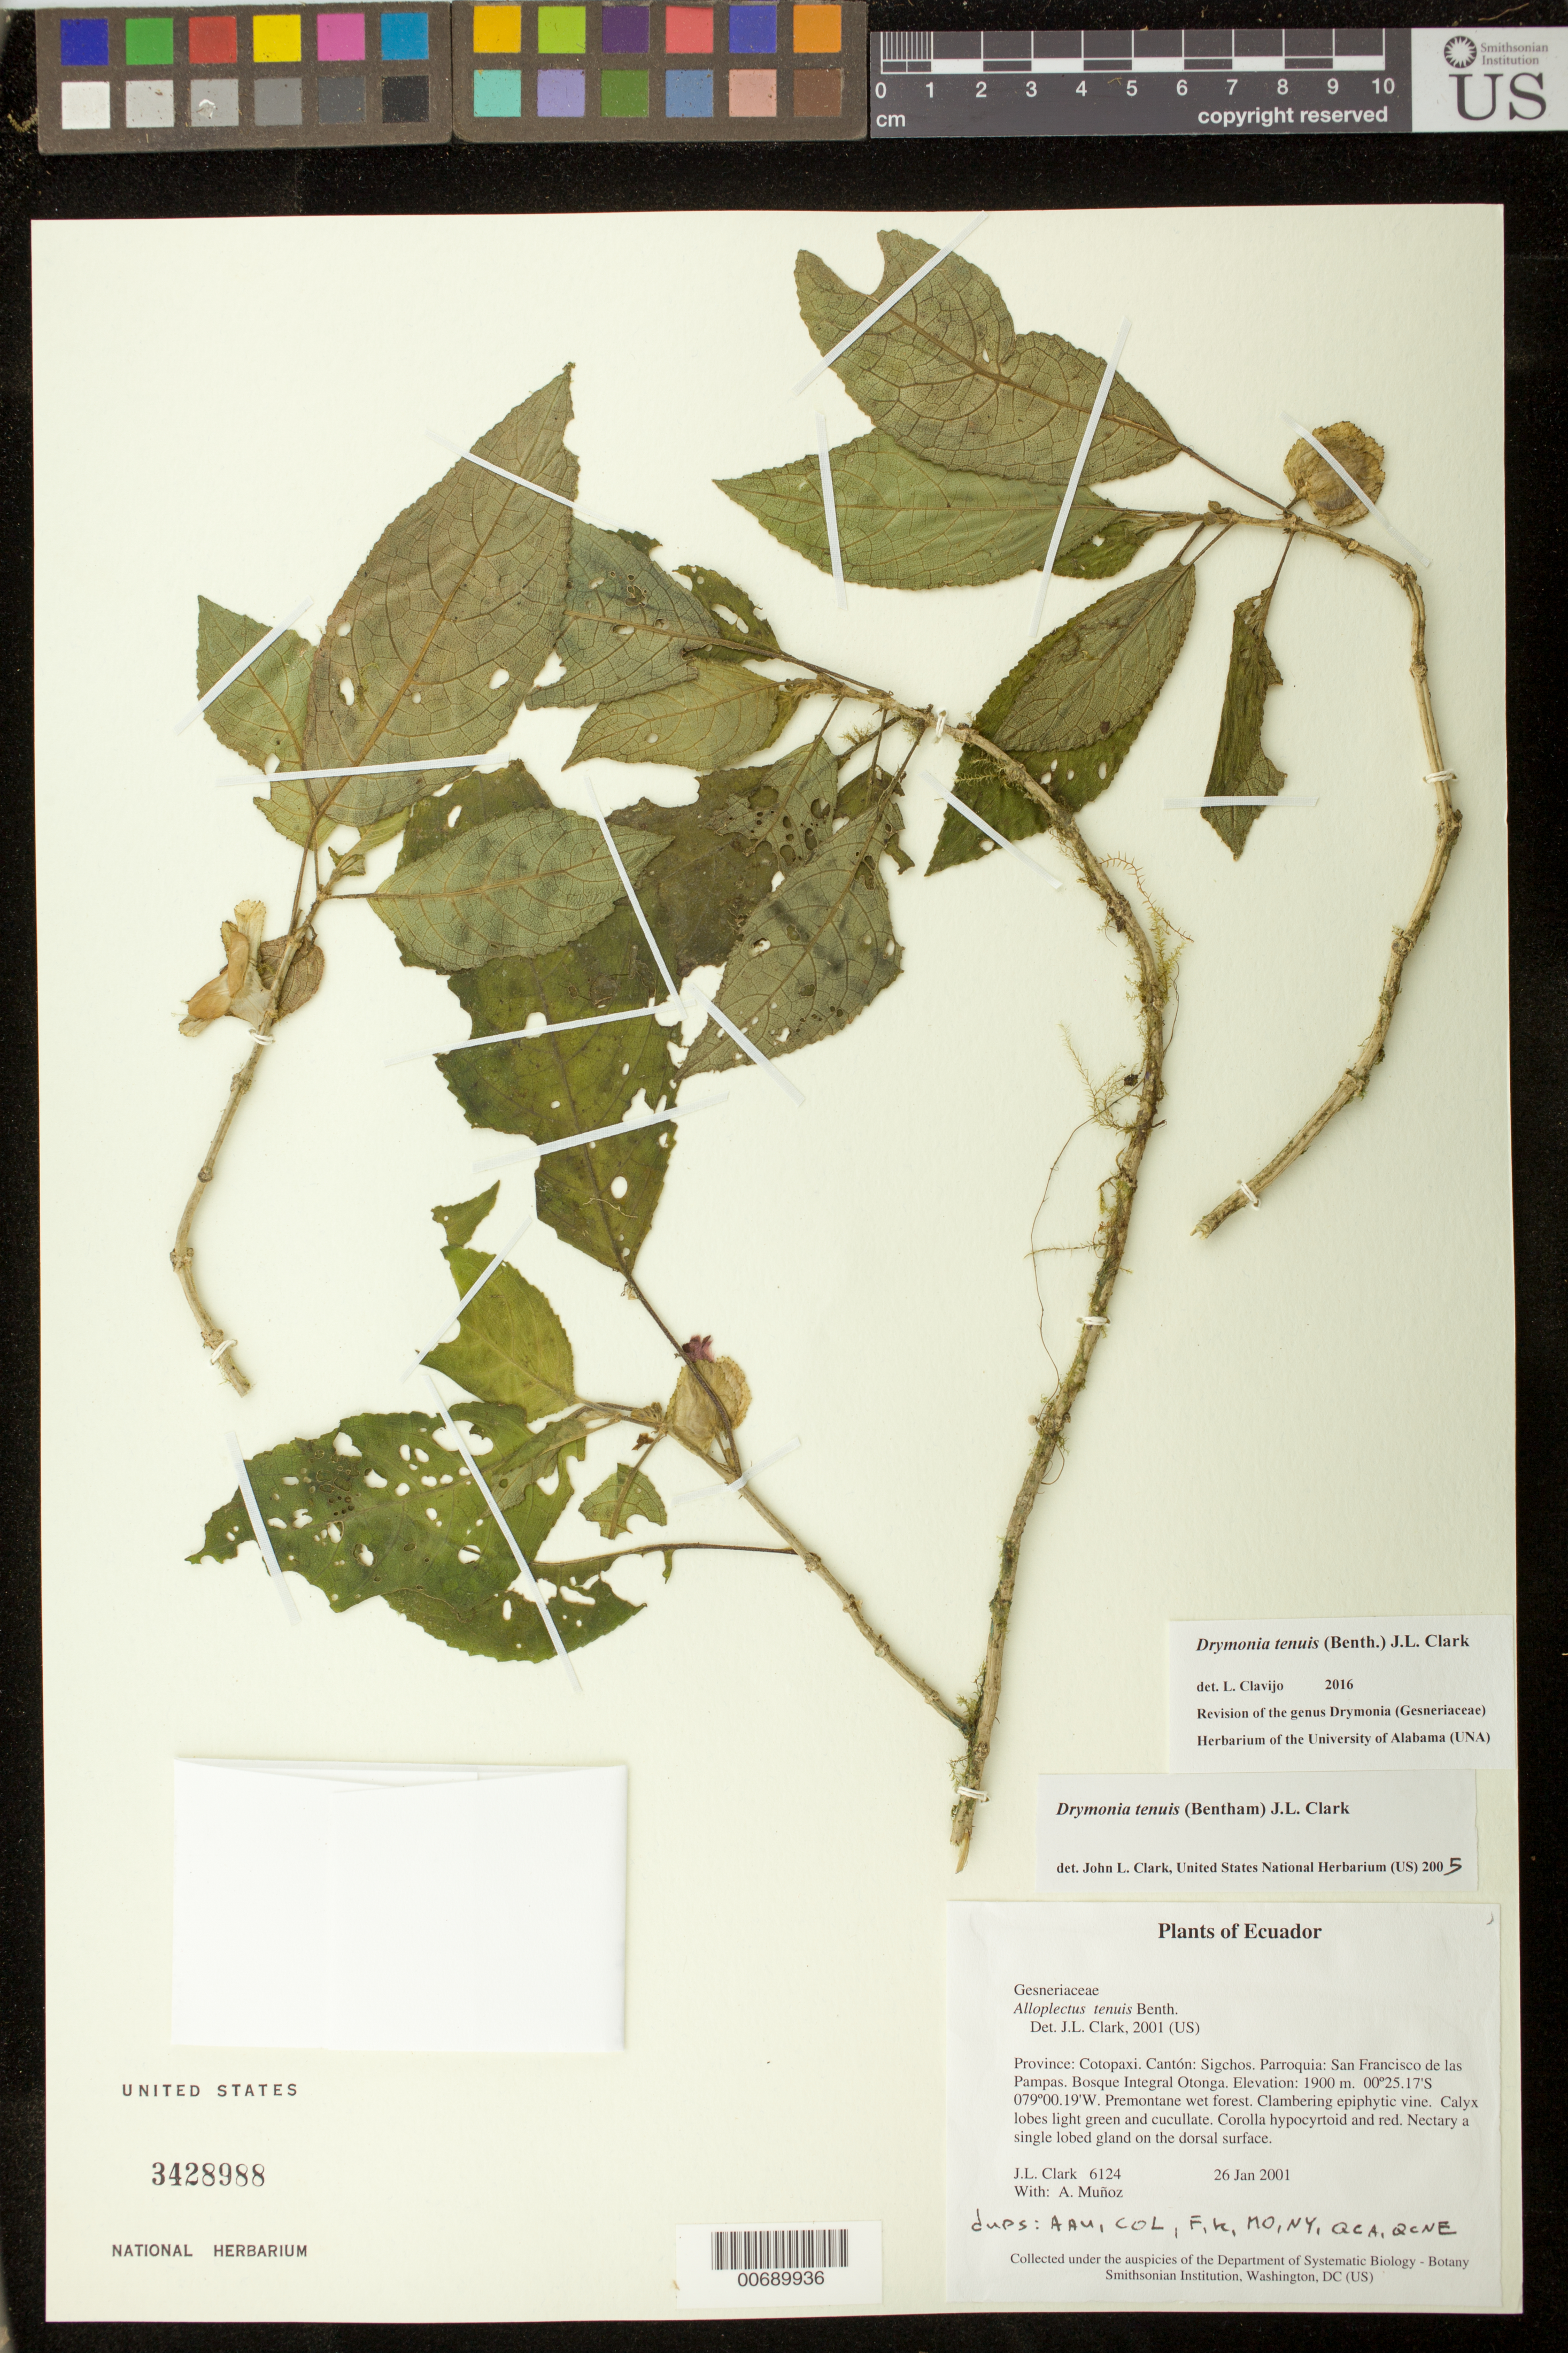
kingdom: Plantae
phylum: Tracheophyta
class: Magnoliopsida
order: Lamiales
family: Gesneriaceae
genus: Drymonia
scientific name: Drymonia tenuis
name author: (Benth.) J.L. Clark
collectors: J. L. Clark & A. Muñoz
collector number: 6124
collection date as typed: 26 Jan 2001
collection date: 2001-01-26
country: Ecuador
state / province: Cotopaxi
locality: Cantón: Sigchos. Parroquia: San Francisco de las Pampas. Bosque Integral Otonga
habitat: Premontane wet forest.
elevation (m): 1900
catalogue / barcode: US 3428988